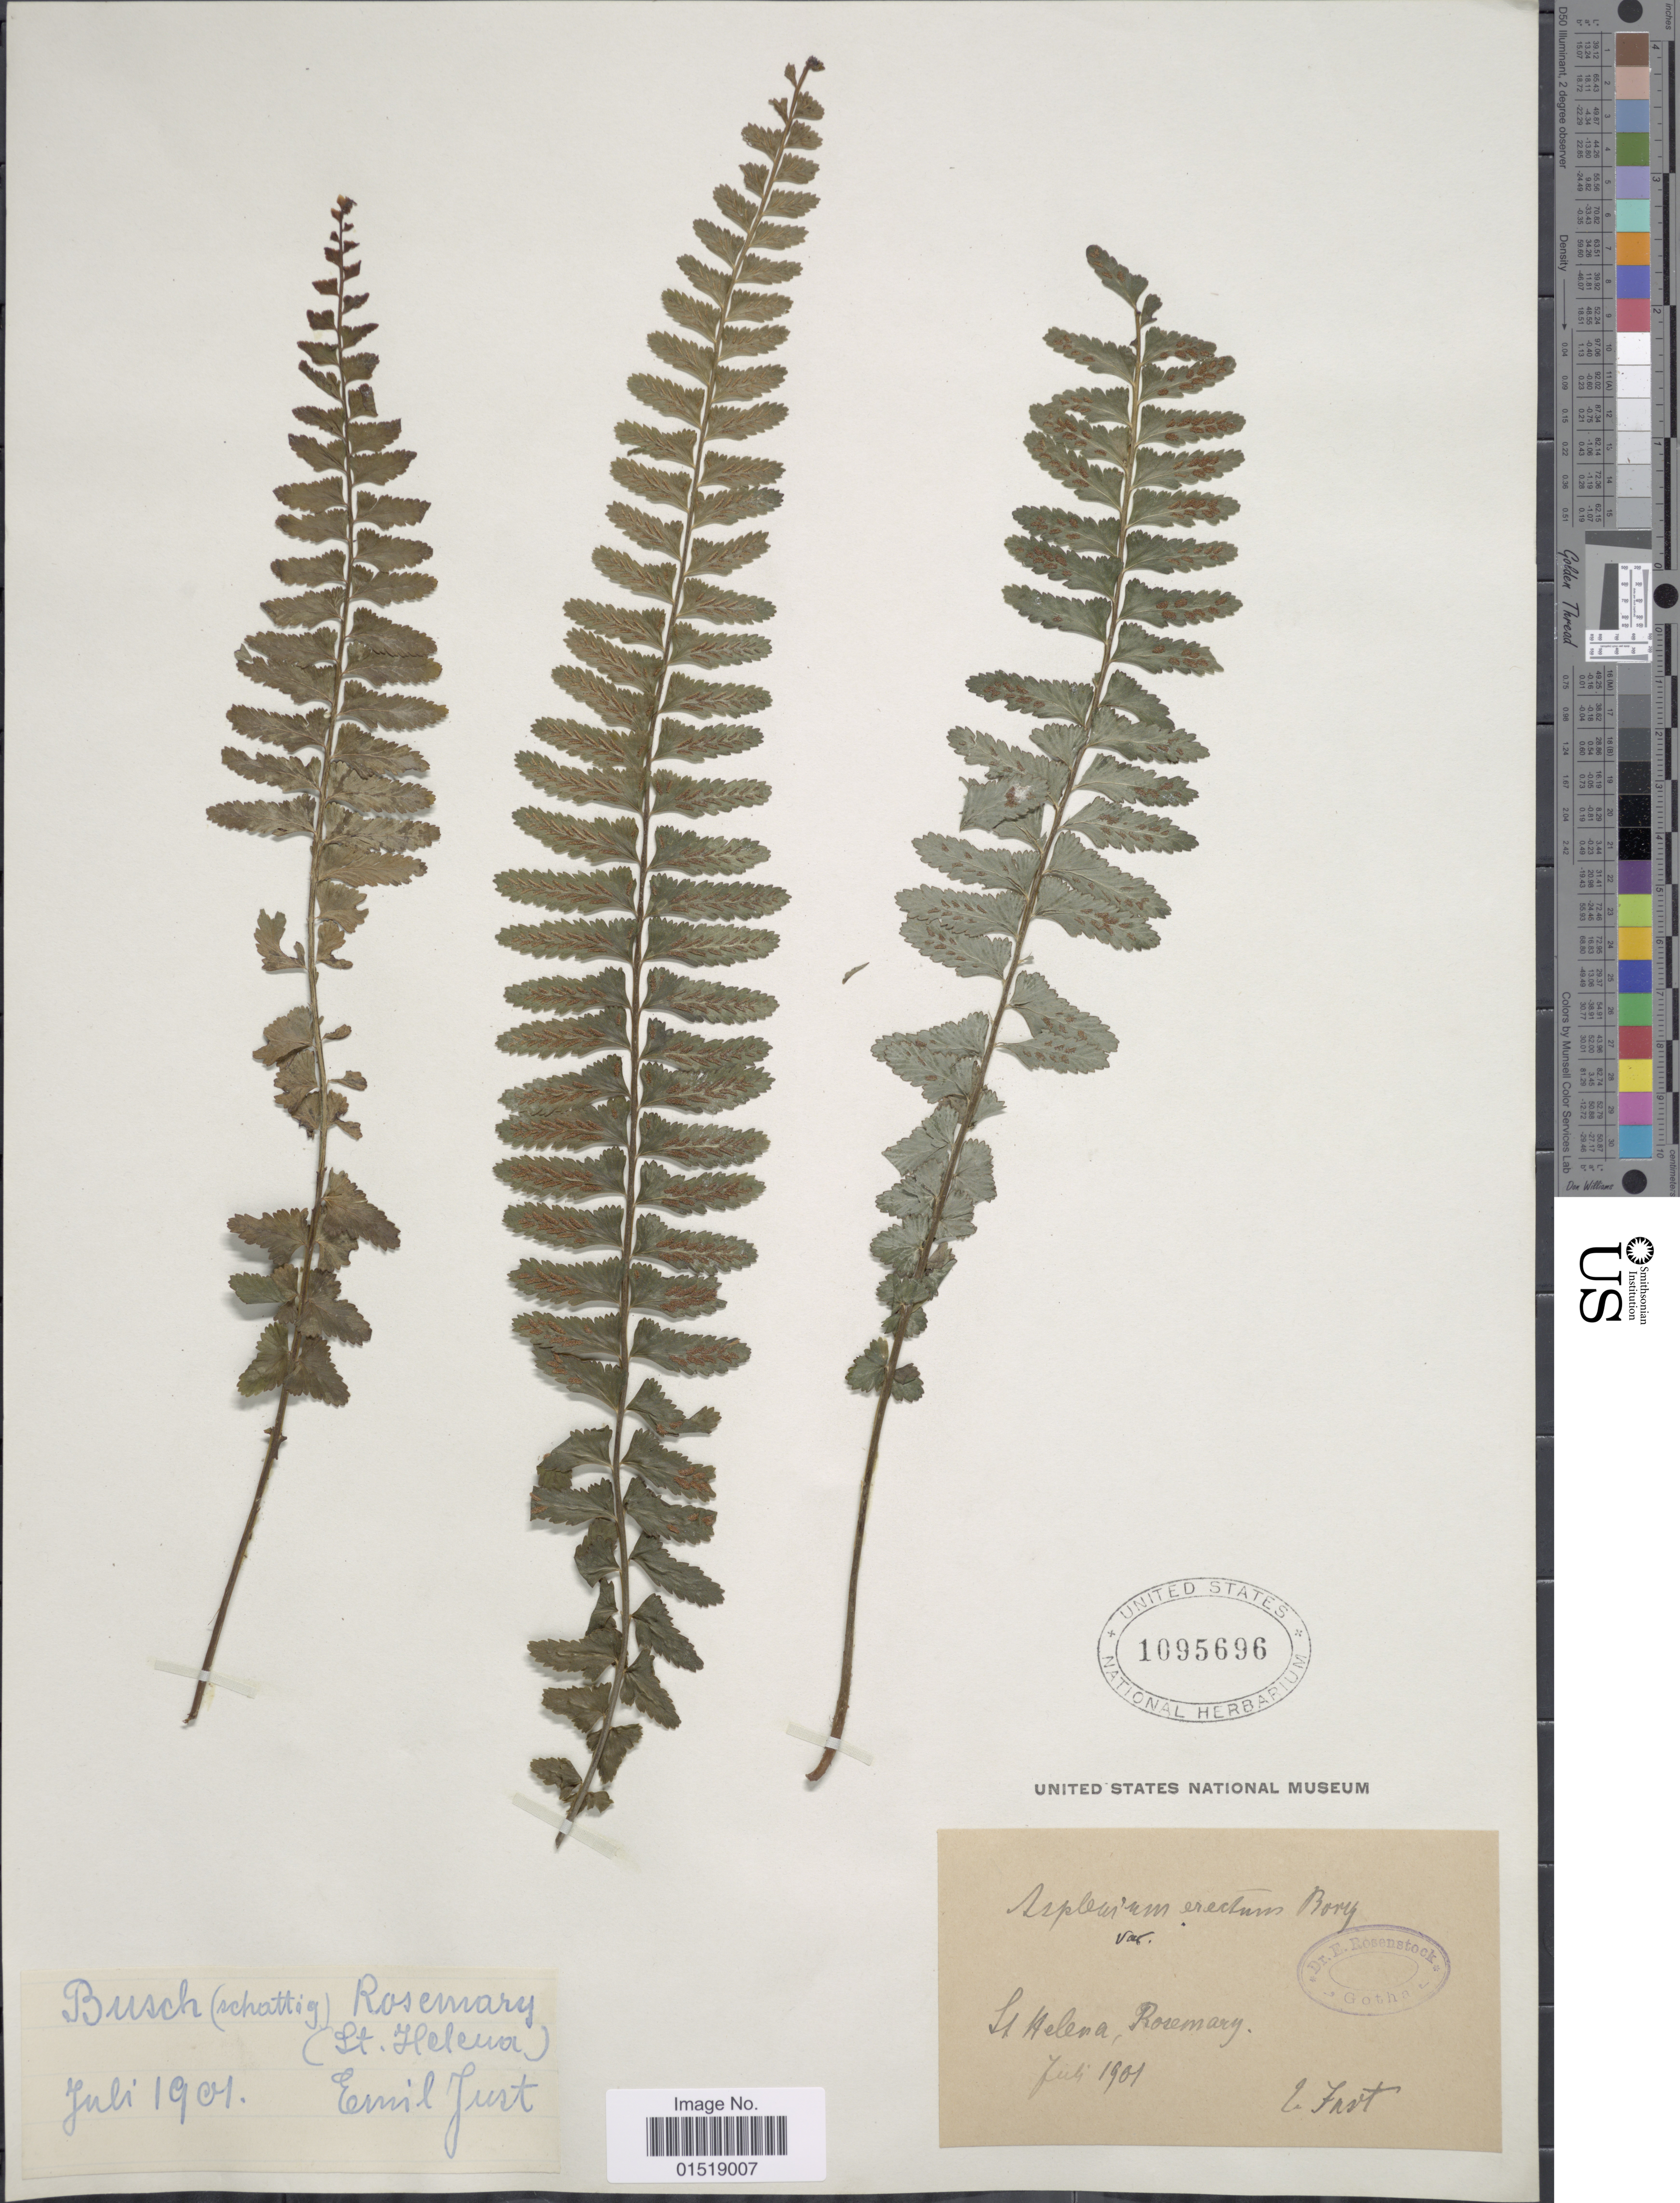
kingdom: Plantae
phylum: Tracheophyta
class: Polypodiopsida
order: Polypodiales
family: Aspleniaceae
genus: Asplenium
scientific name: Asplenium erectum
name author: Bory ex Willd.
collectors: E. Just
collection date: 1901-07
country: St. Helena Islands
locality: St. Helena, Rosemary.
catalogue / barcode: US 1095696